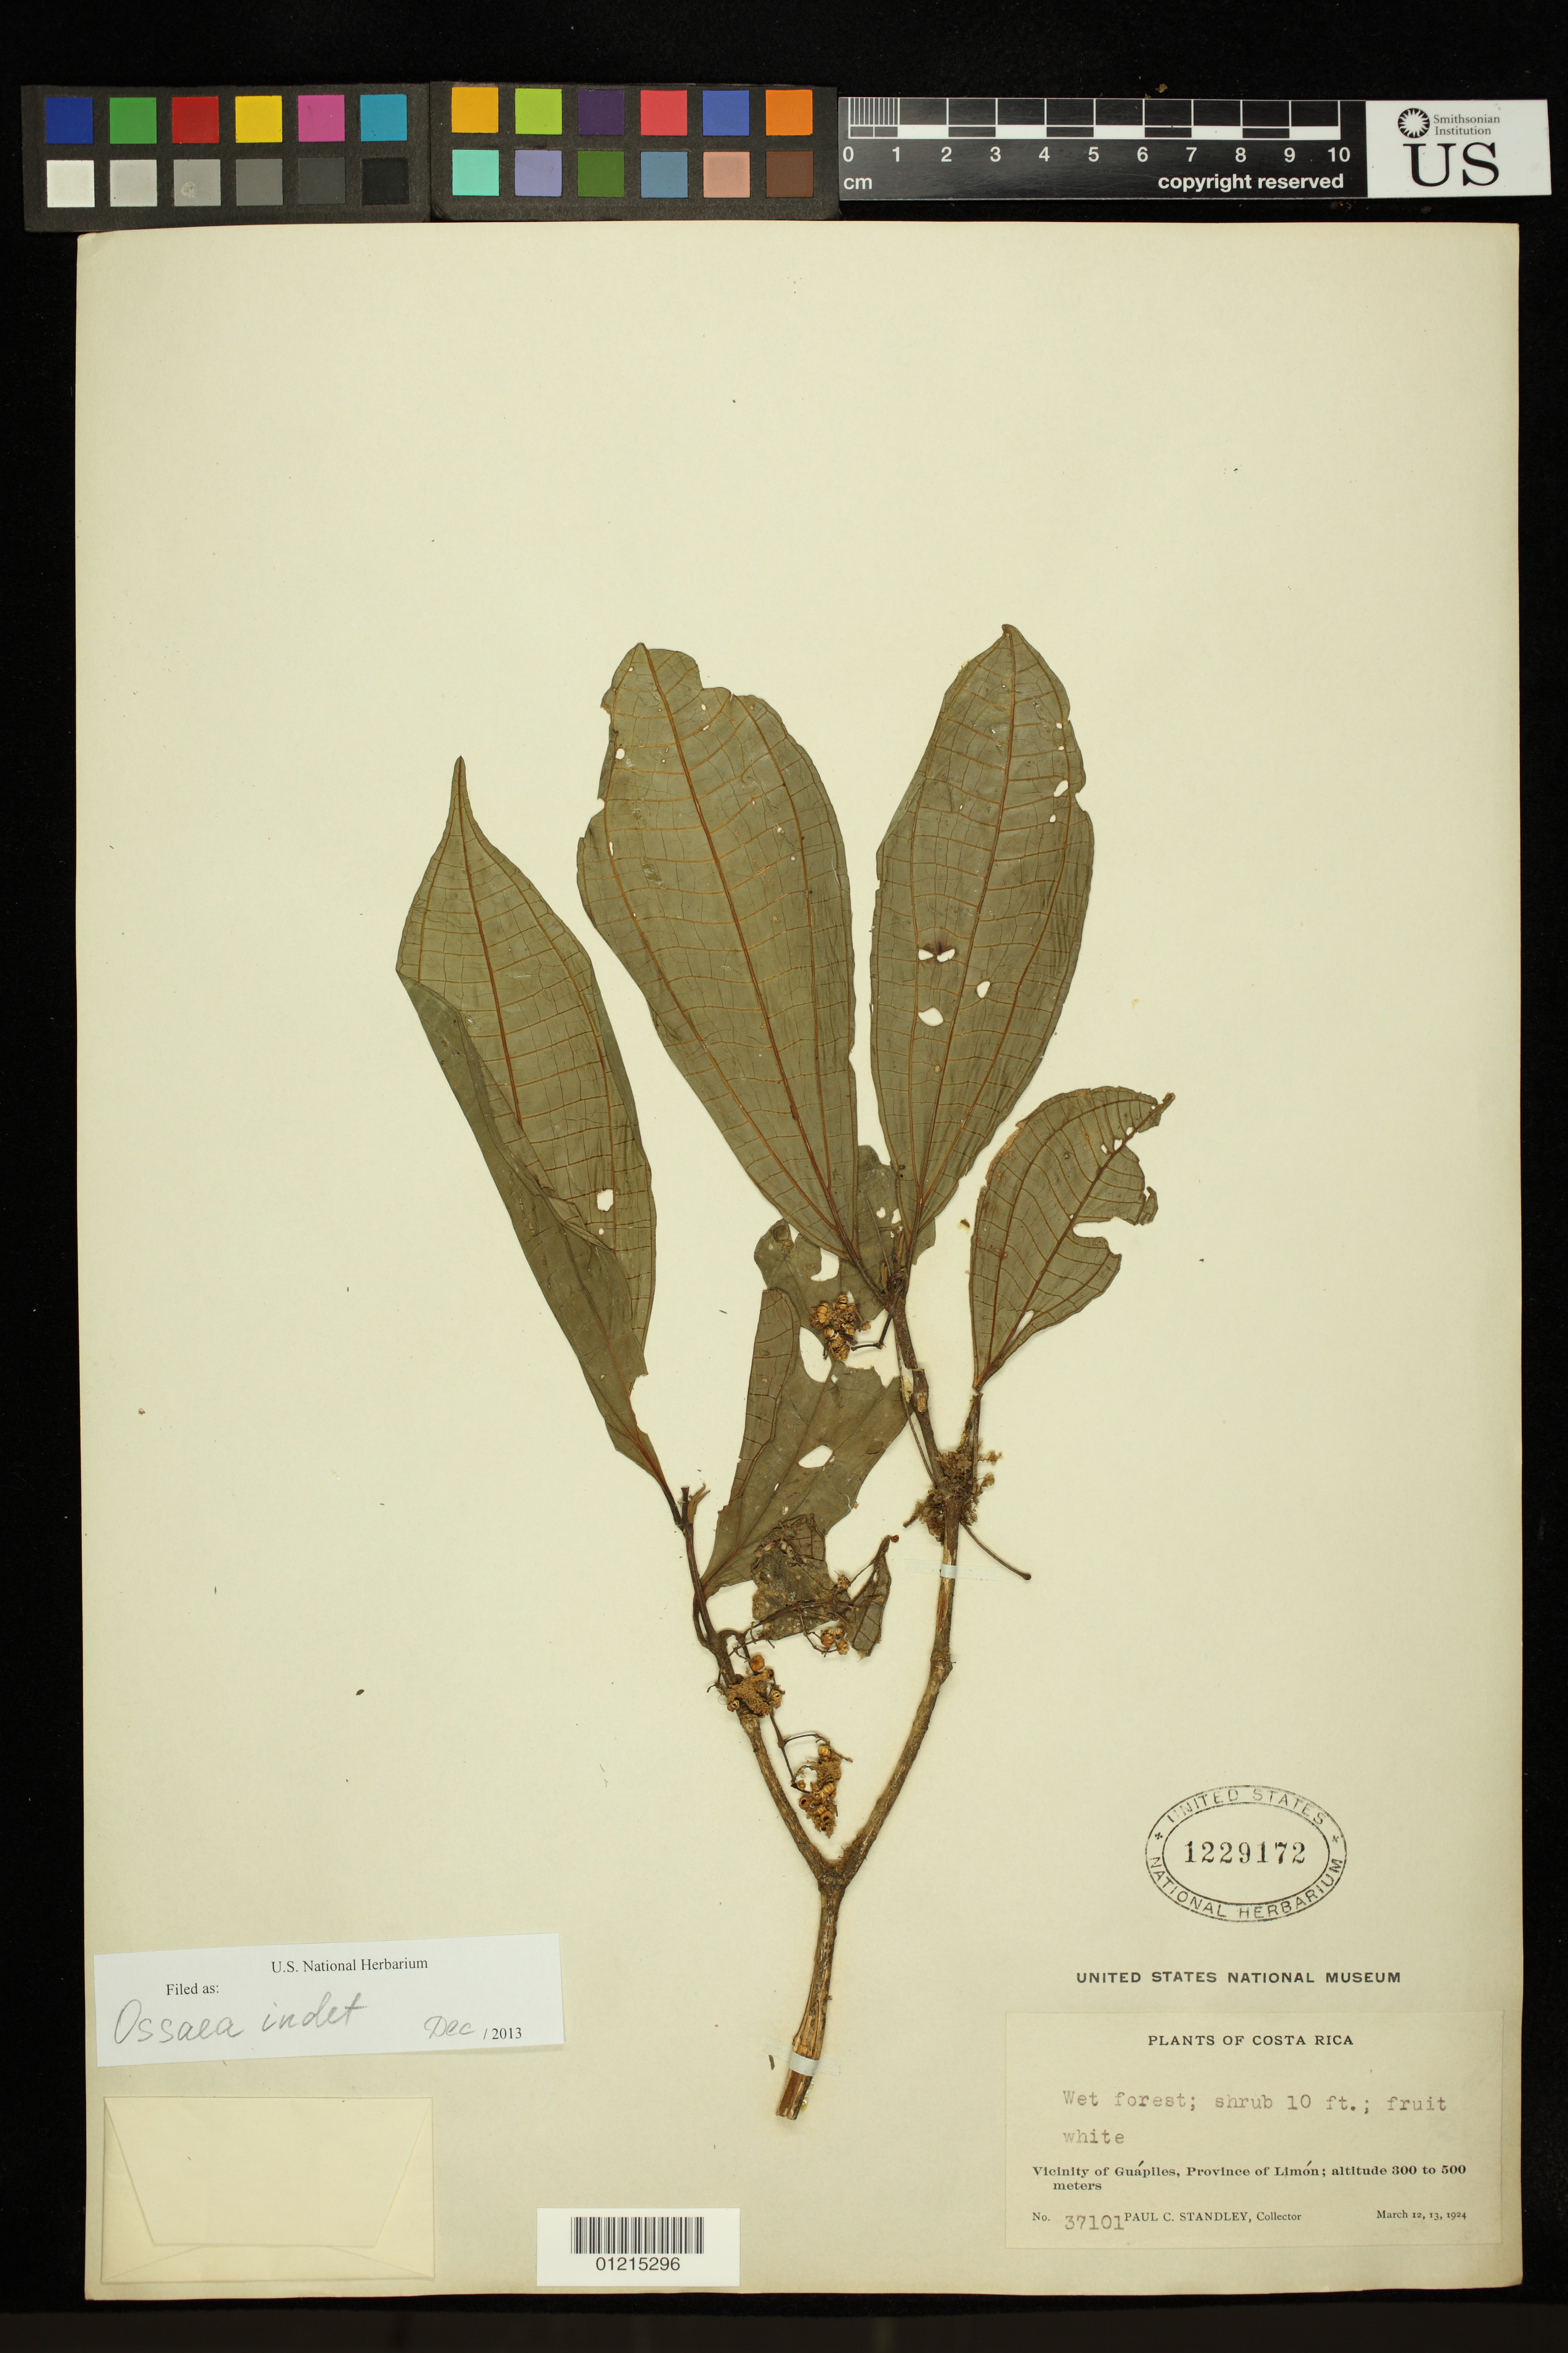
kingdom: Plantae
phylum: Tracheophyta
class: Magnoliopsida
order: Myrtales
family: Melastomataceae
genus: Ossaea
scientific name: Ossaea sp.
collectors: P. C. Standley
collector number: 37101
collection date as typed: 12 Mar 1924 and 13 Mar 1924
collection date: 1924-03-12,1924-03-13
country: Costa Rica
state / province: Limón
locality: Vicinity of Guápiles, Province of Limón.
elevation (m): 300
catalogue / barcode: US 1229172